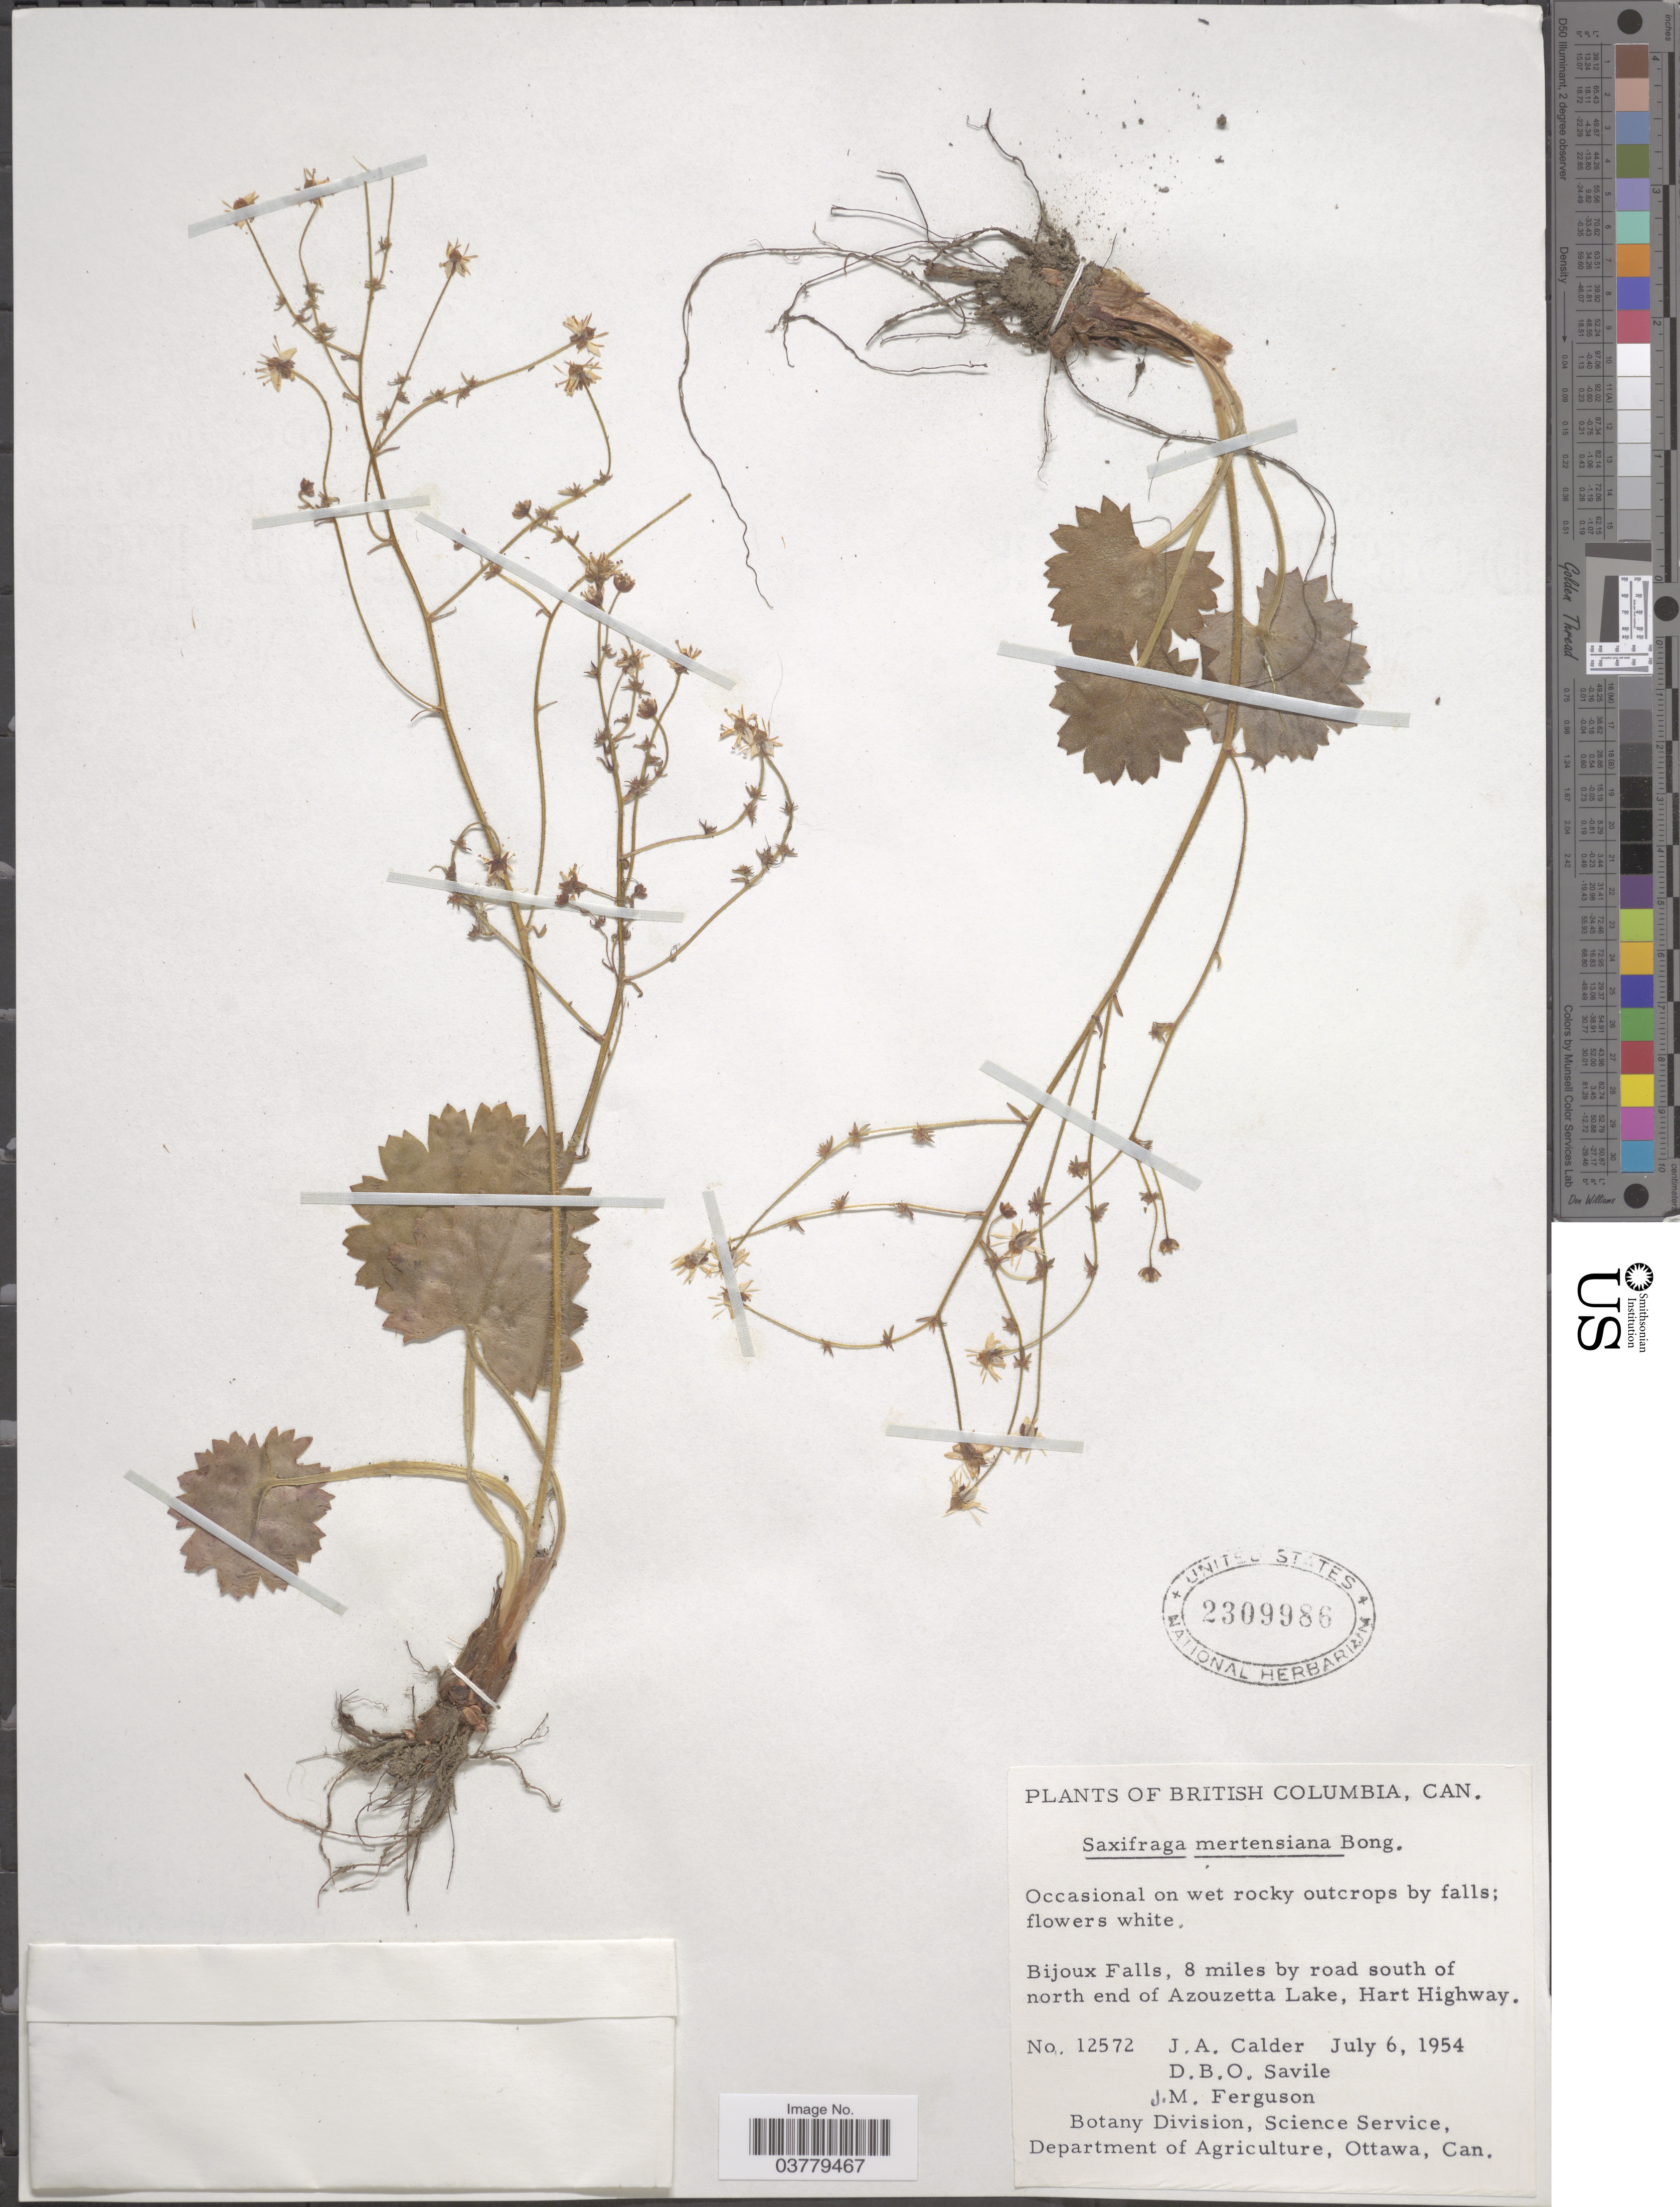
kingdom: Plantae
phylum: Tracheophyta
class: Magnoliopsida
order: Saxifragales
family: Saxifragaceae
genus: Saxifraga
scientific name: Saxifraga mertensiana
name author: Bong.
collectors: J. A. Calder, D. Savile & J. M. Ferguson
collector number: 12572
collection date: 1954-07-06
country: Canada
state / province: British Columbia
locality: Bijoux Falls, 8 miles by road south of north end of Azouzetta Lake, Hart Highway.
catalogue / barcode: US 2309986